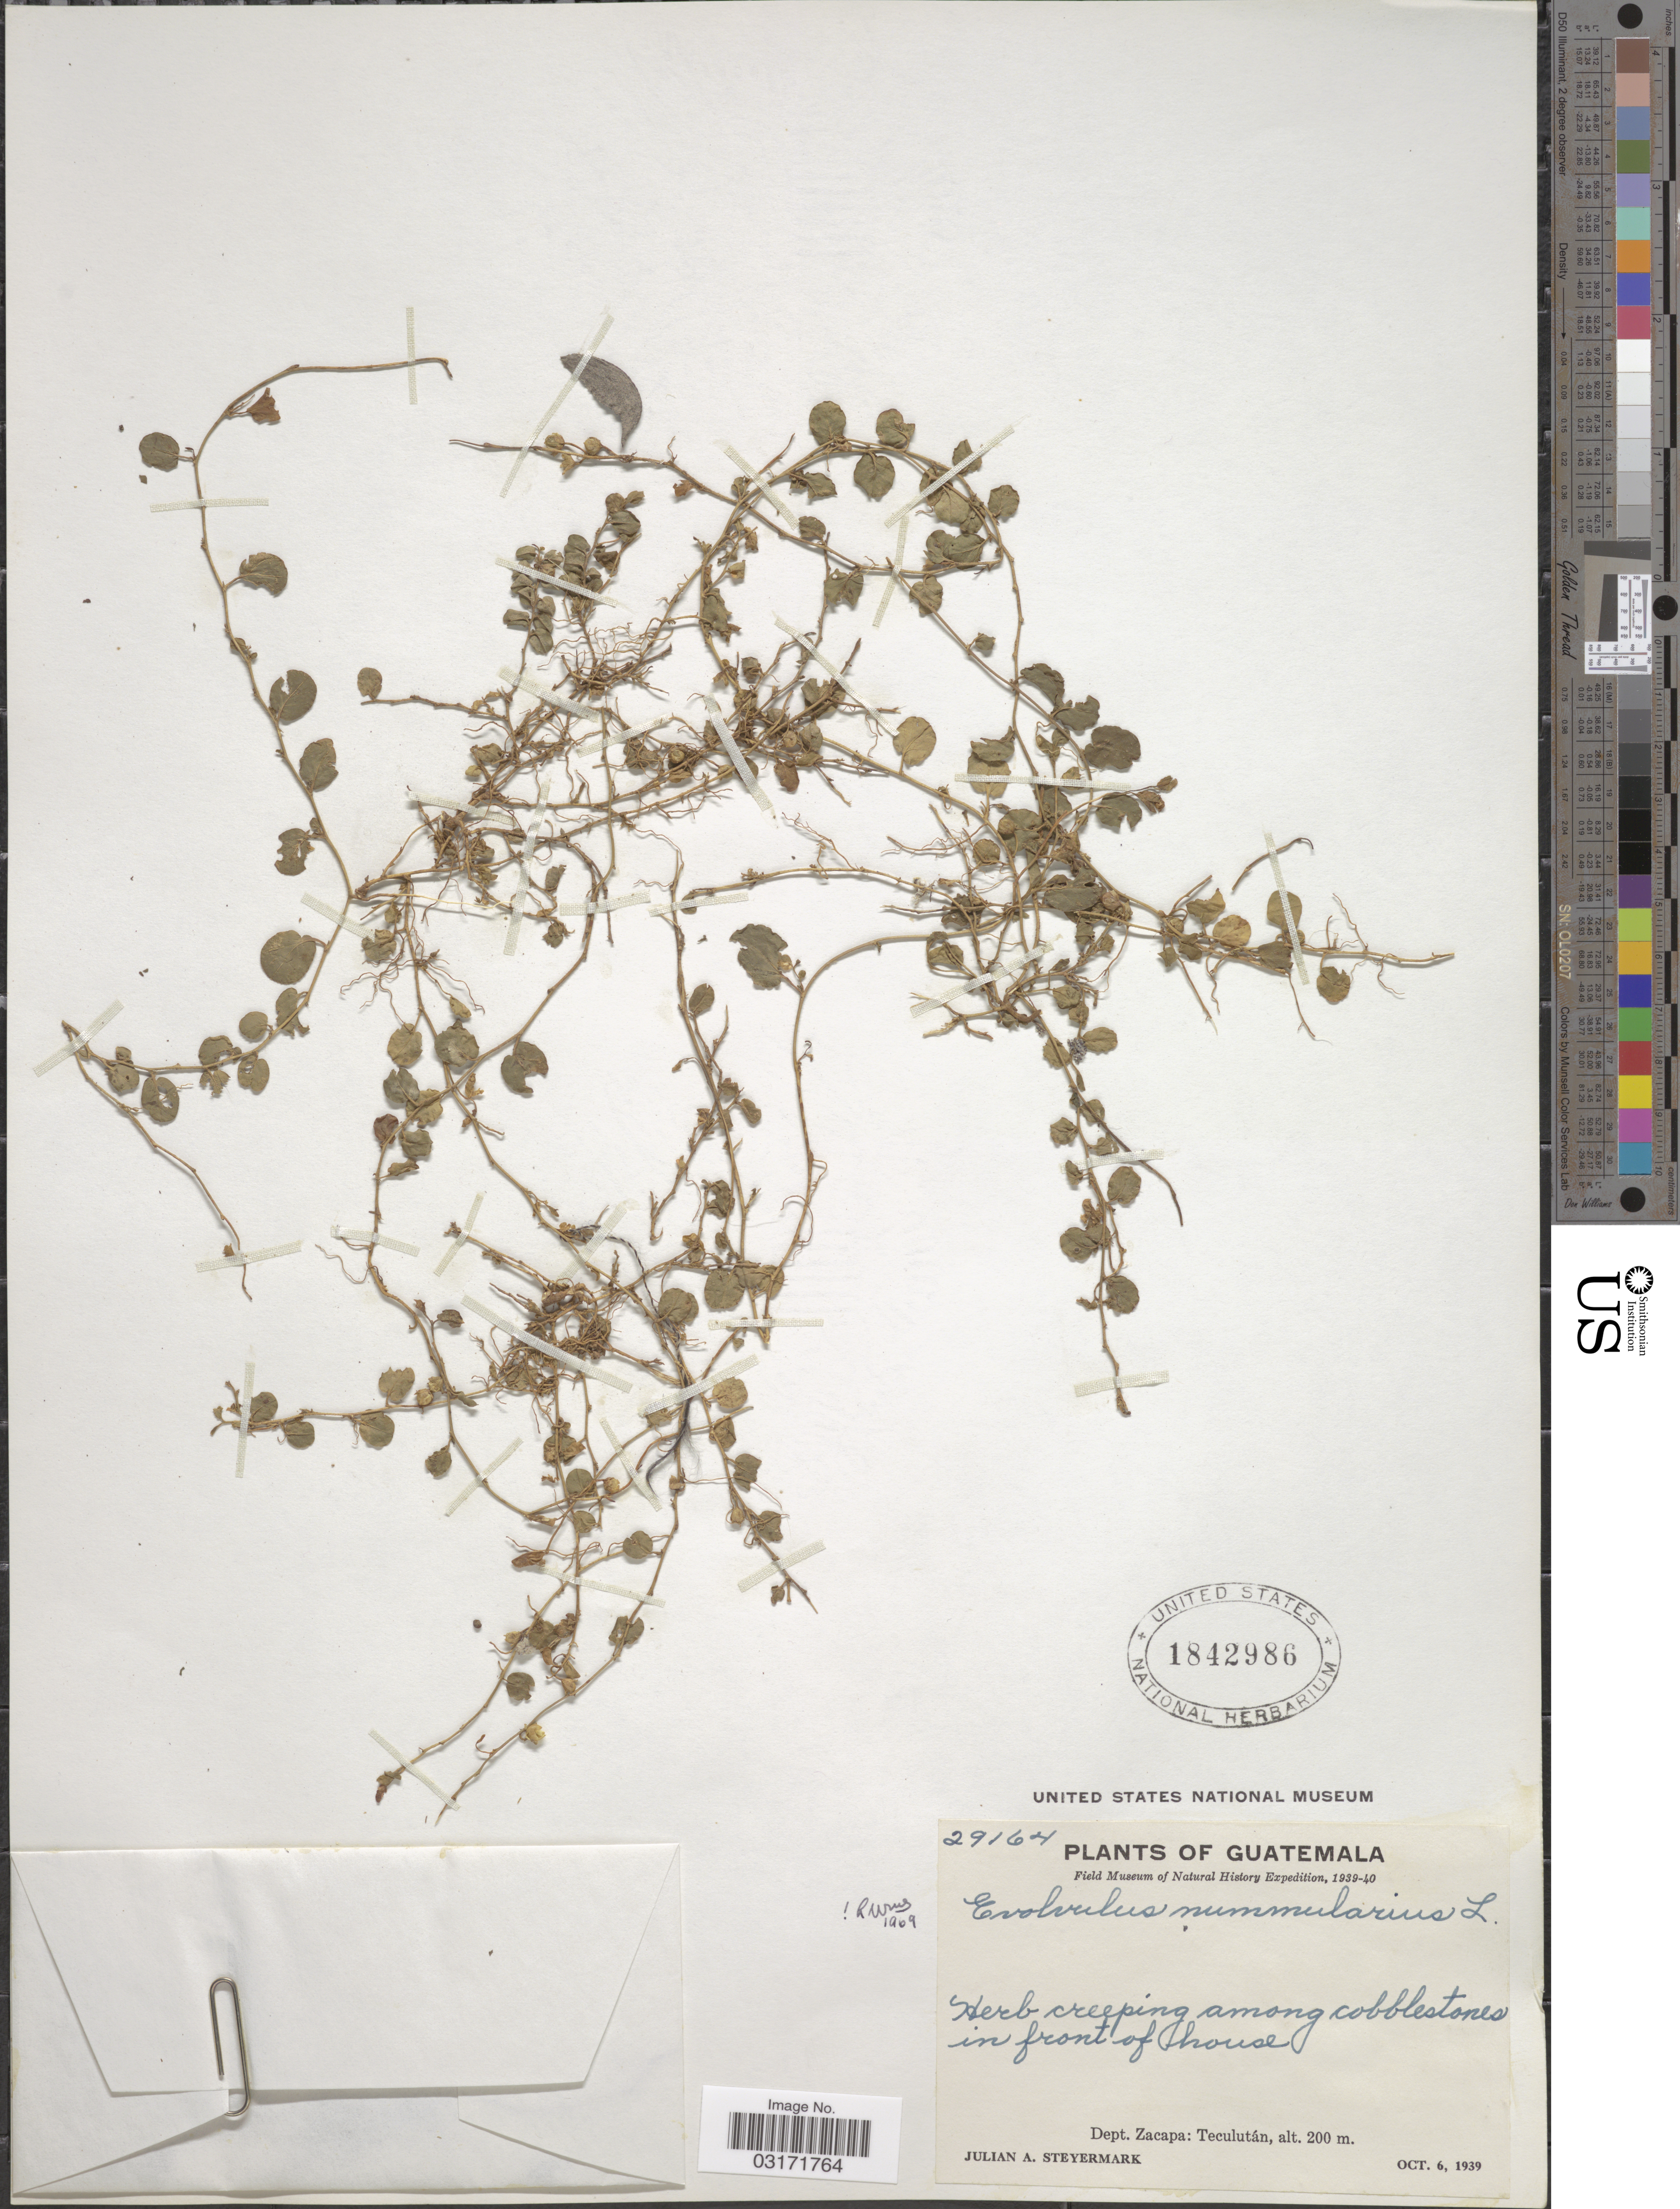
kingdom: Plantae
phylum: Tracheophyta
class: Magnoliopsida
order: Solanales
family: Convolvulaceae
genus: Evolvulus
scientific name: Evolvulus nummularius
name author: (L.) L.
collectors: J. Steyermark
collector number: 29164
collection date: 1939-10-06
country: Guatemala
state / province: Zacapa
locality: Dept. Zacapa: Teculután.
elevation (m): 200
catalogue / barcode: US 1842986